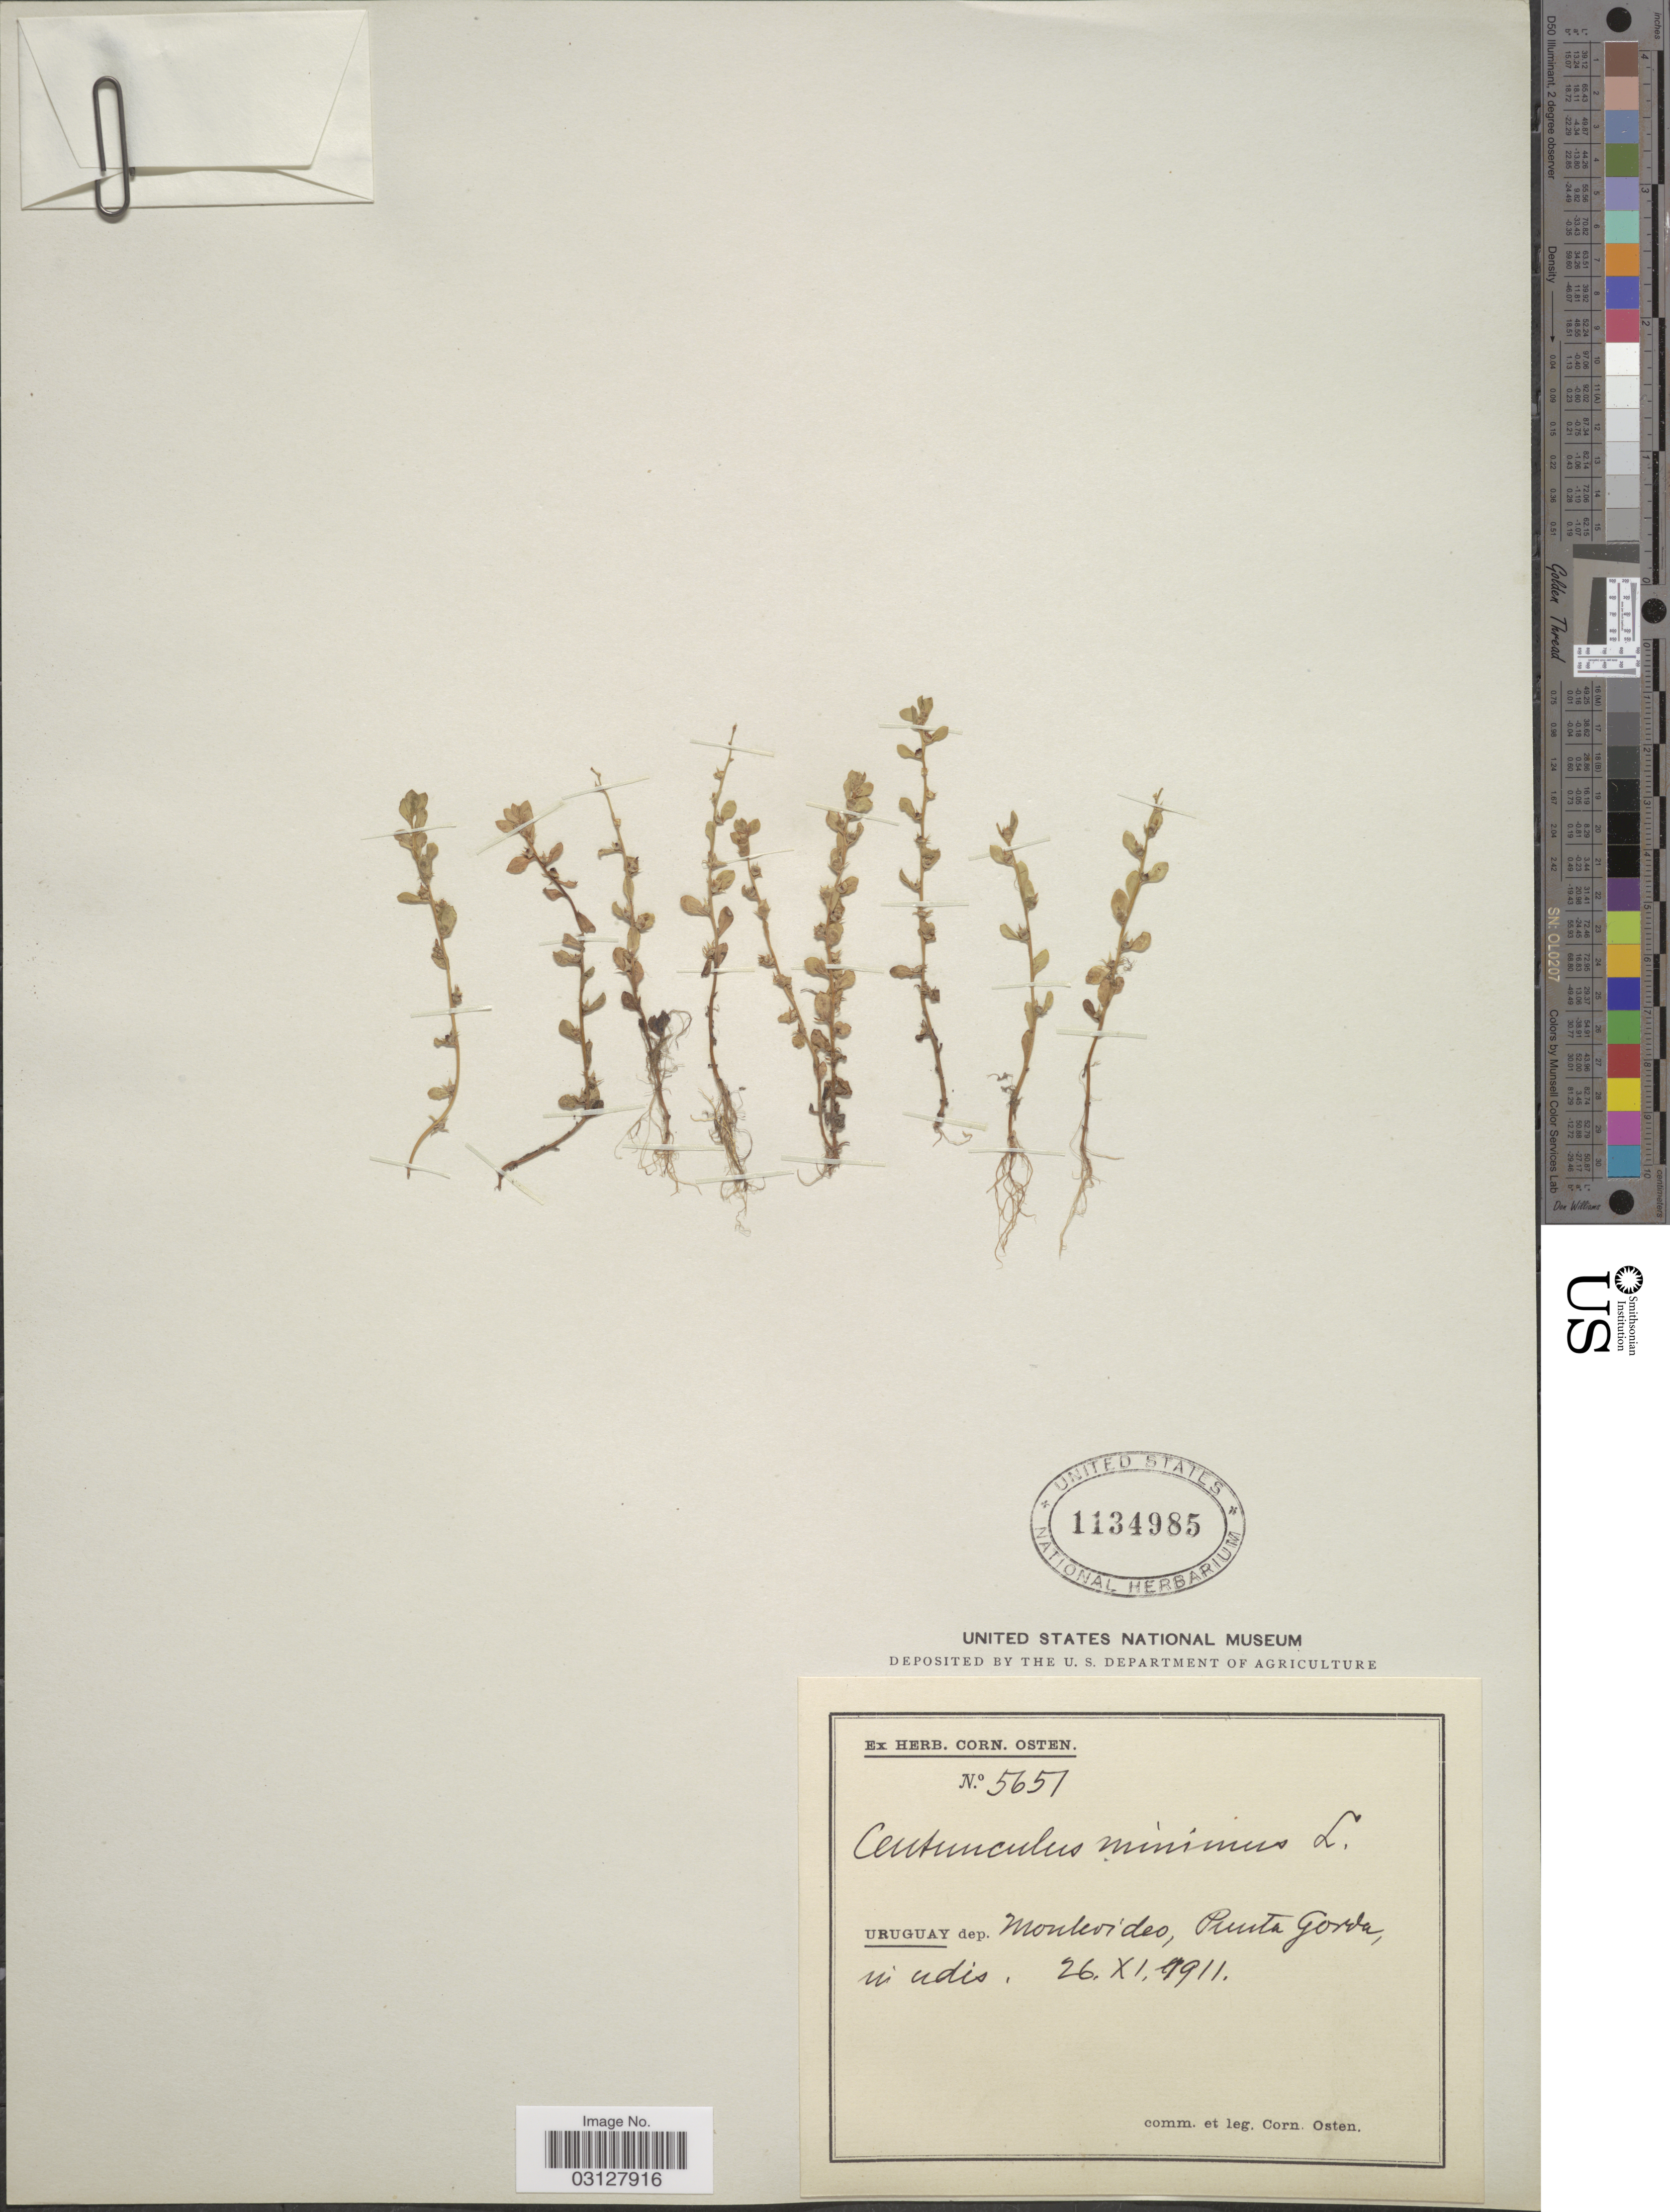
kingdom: Plantae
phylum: Tracheophyta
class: Magnoliopsida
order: Ericales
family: Primulaceae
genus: Centunculus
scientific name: Centunculus minimus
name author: L.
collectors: C. Osten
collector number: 5651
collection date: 1911-11-26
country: Uruguay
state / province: Montevideo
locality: Dep. Montevideo, Punta Gorda.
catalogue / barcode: US 1134985